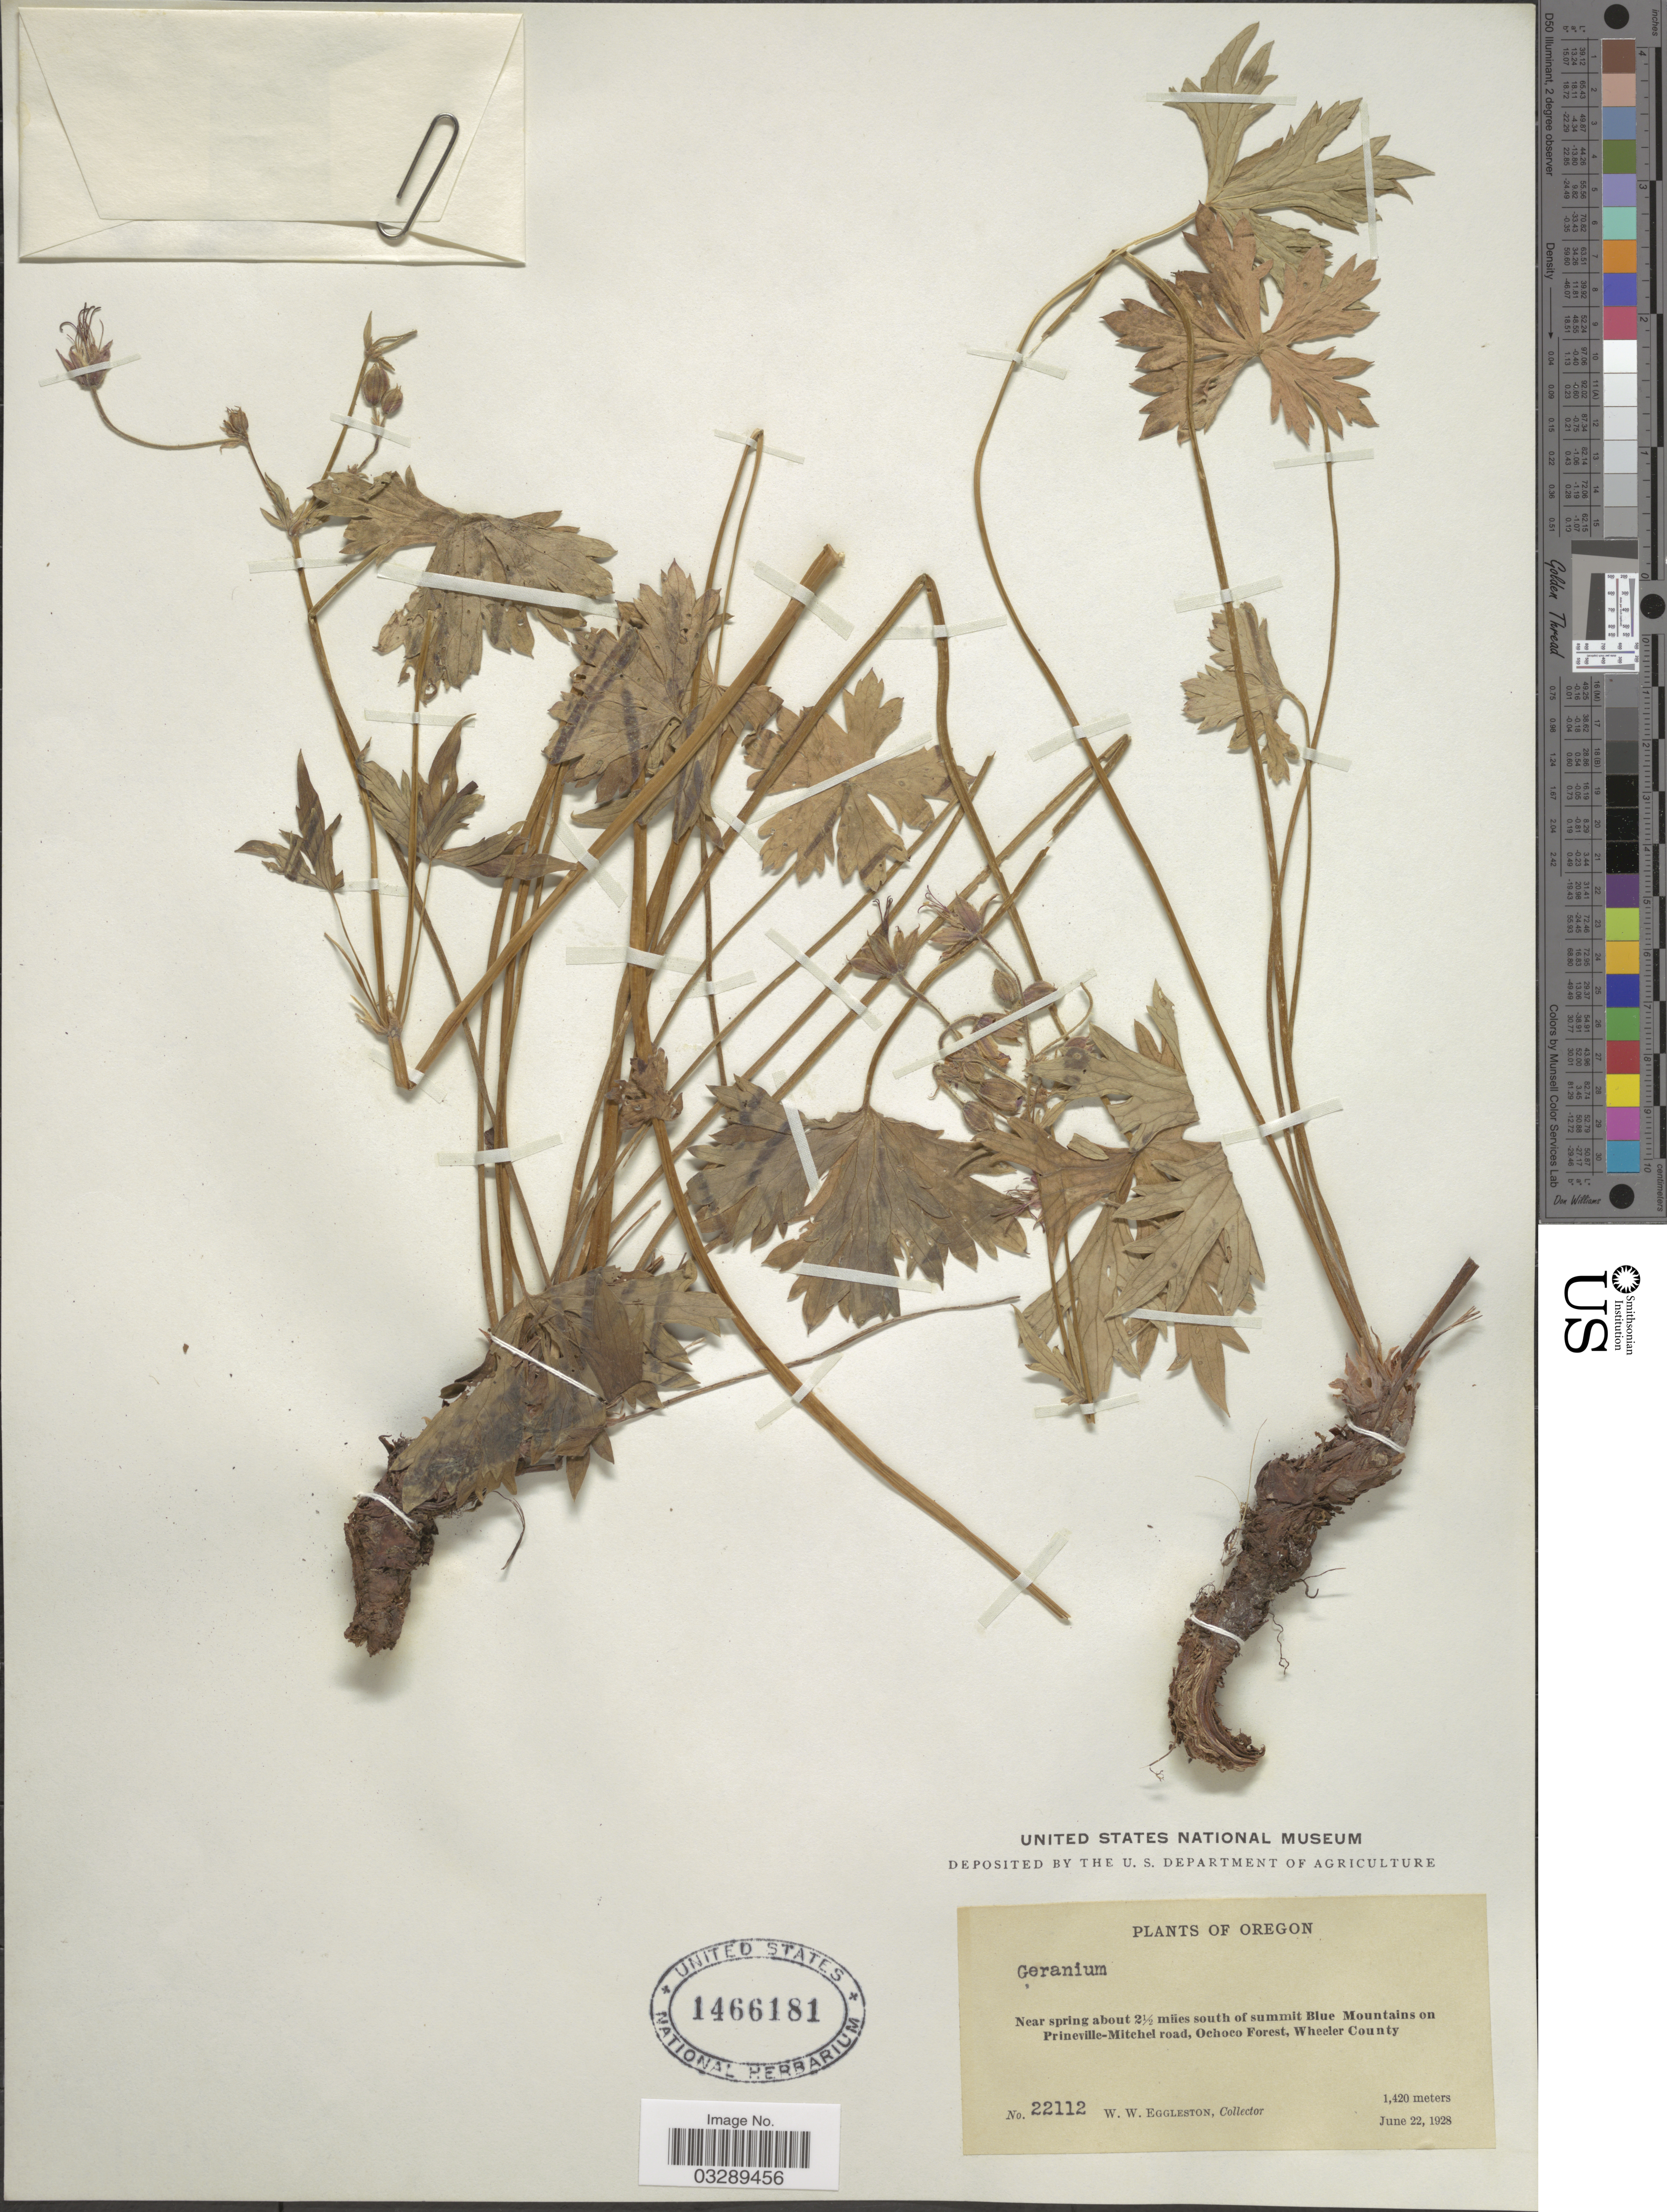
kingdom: Plantae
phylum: Tracheophyta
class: Magnoliopsida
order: Geraniales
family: Geraniaceae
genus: Geranium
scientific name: Geranium sp.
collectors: W. W. Eggleston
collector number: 22112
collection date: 1928-06-22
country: United States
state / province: Oregon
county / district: Wheeler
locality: Near spring about 2½ miles south of summit Blue Mountains on Prineville-Mitchell road, Ochoco Forest, Wheeler County.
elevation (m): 1420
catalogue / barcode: US 1466181